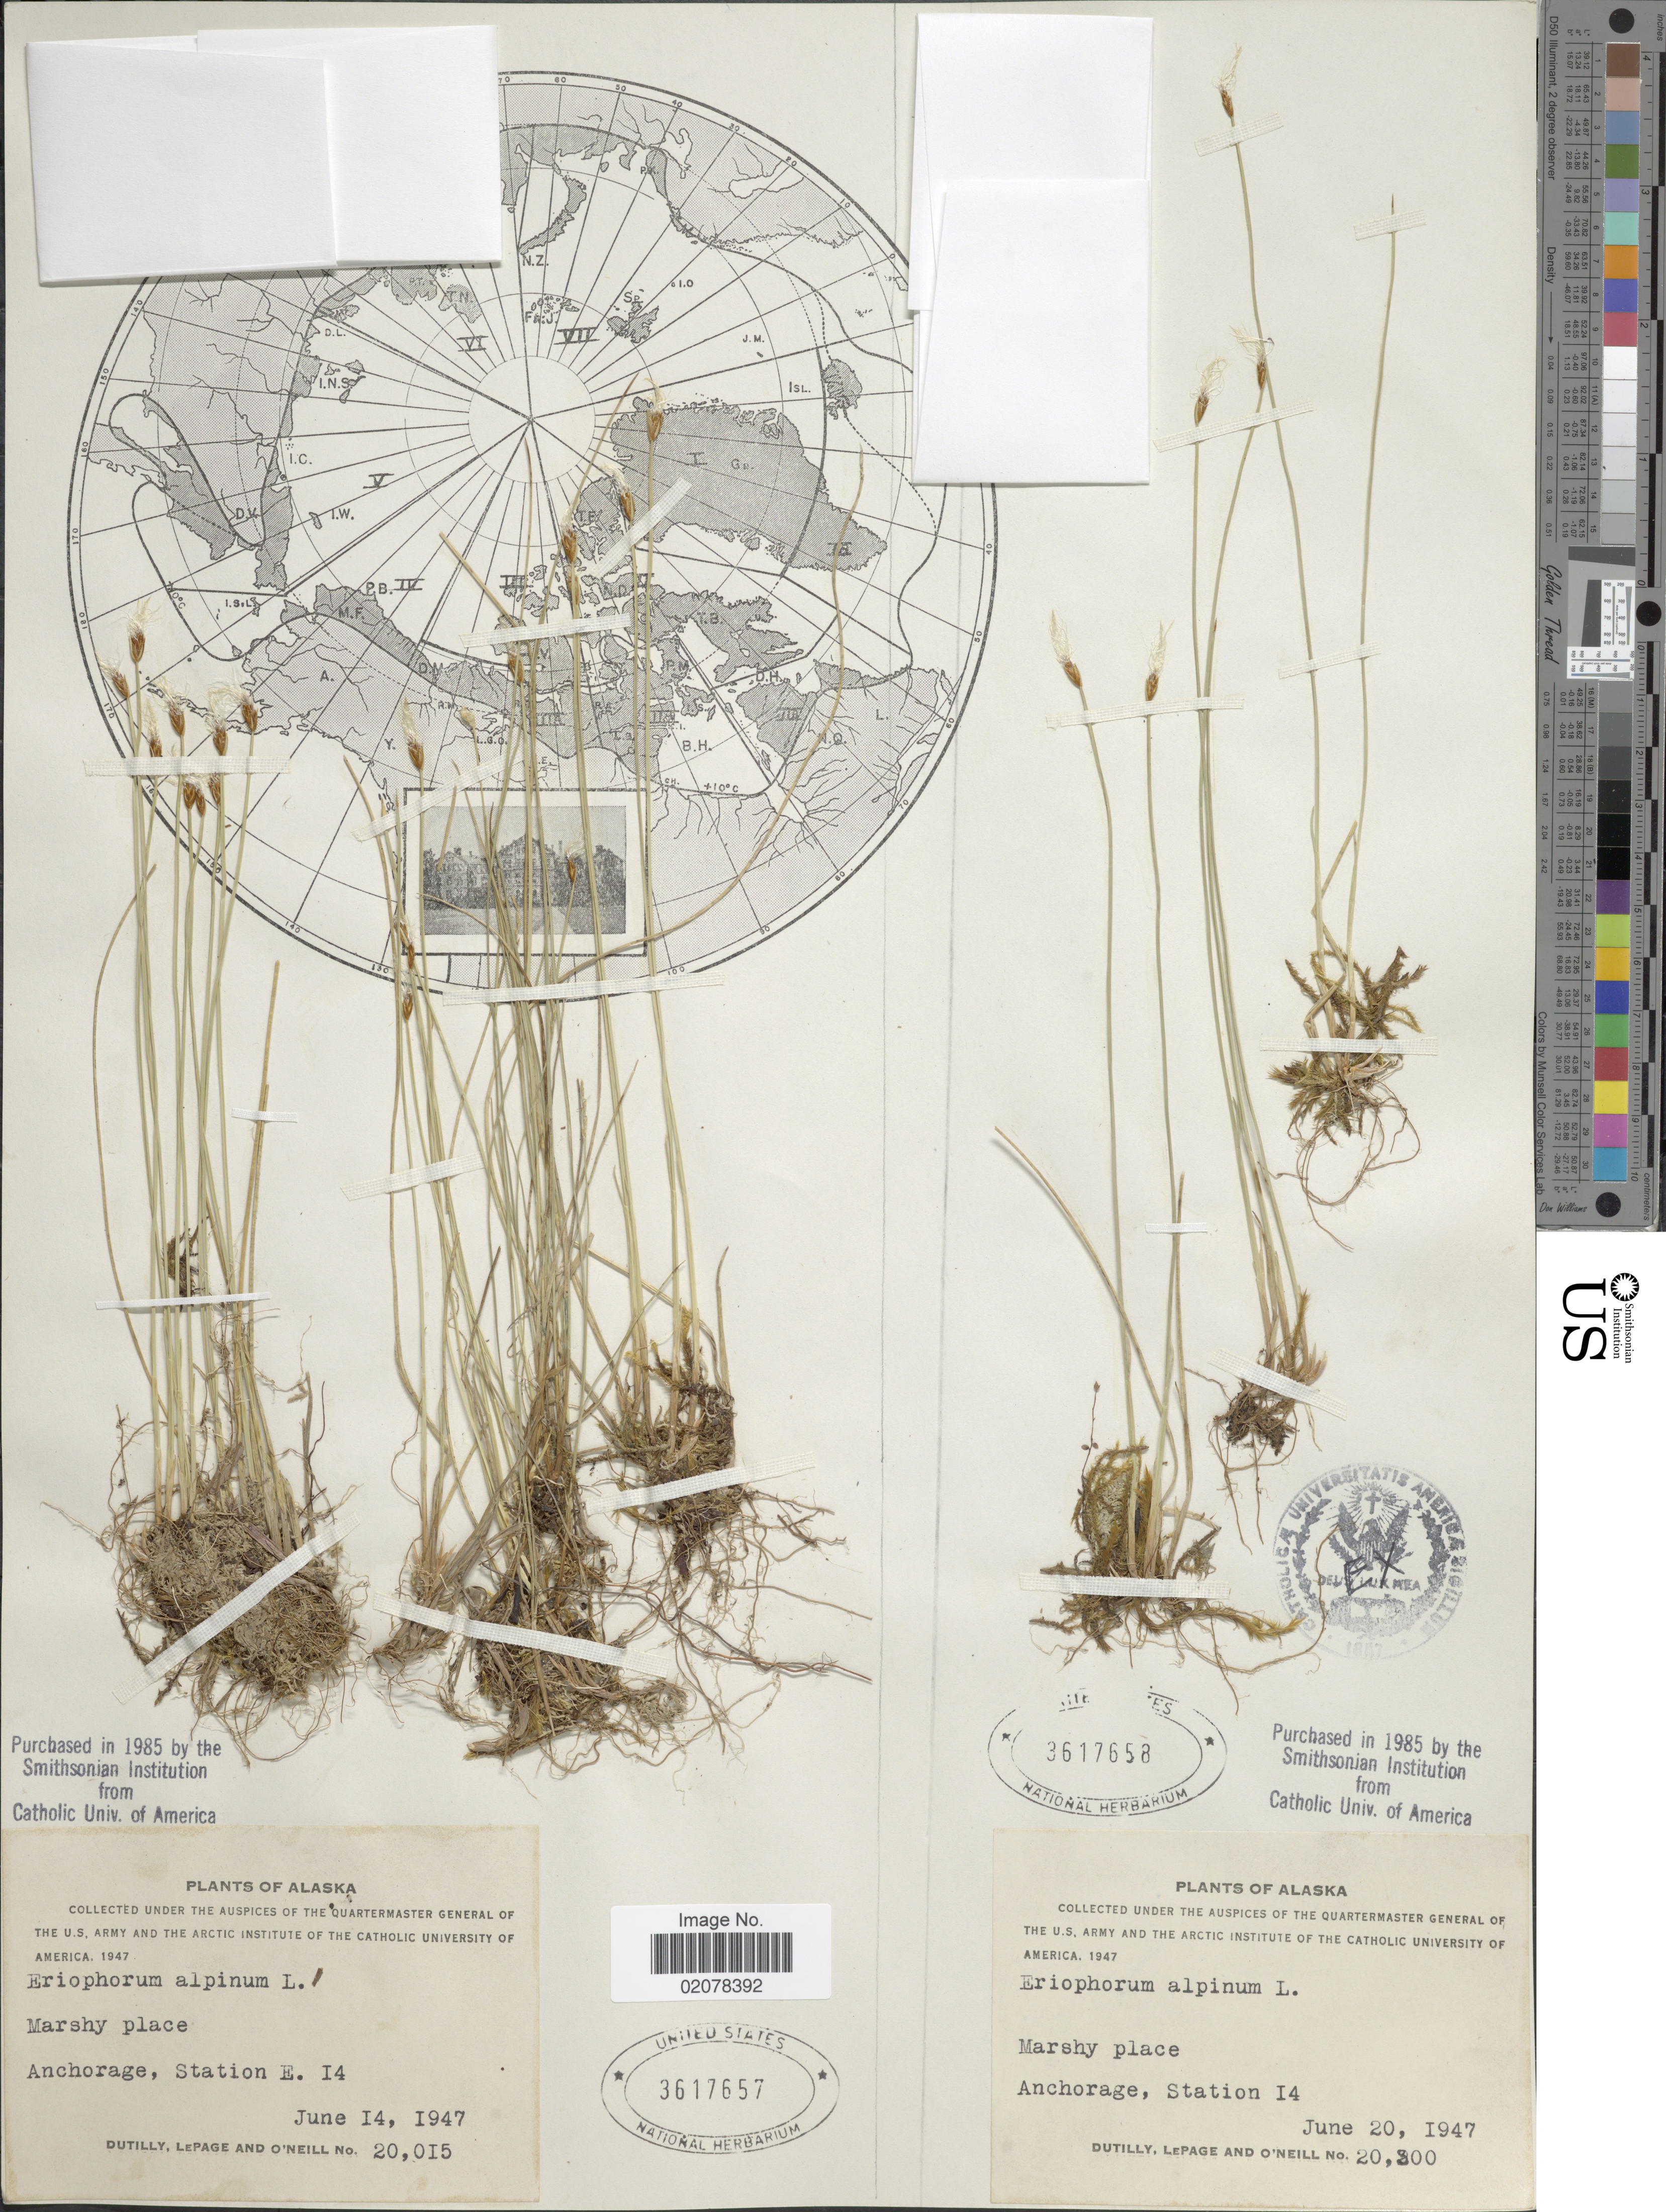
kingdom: Plantae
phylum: Tracheophyta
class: Liliopsida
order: Poales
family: Cyperaceae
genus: Trichophorum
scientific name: Trichophorum alpinum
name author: (L.) Pers.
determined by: Strong, M. T., (US), Smithsonian Institution - National Museum of Natural History (UNITED STATES)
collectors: -. Dutilly, -. LePage & O' Neill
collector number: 20015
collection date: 1947-06-14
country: United States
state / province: Alaska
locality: Marshy place, Anchorage, Station E. 14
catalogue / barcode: US 3617657